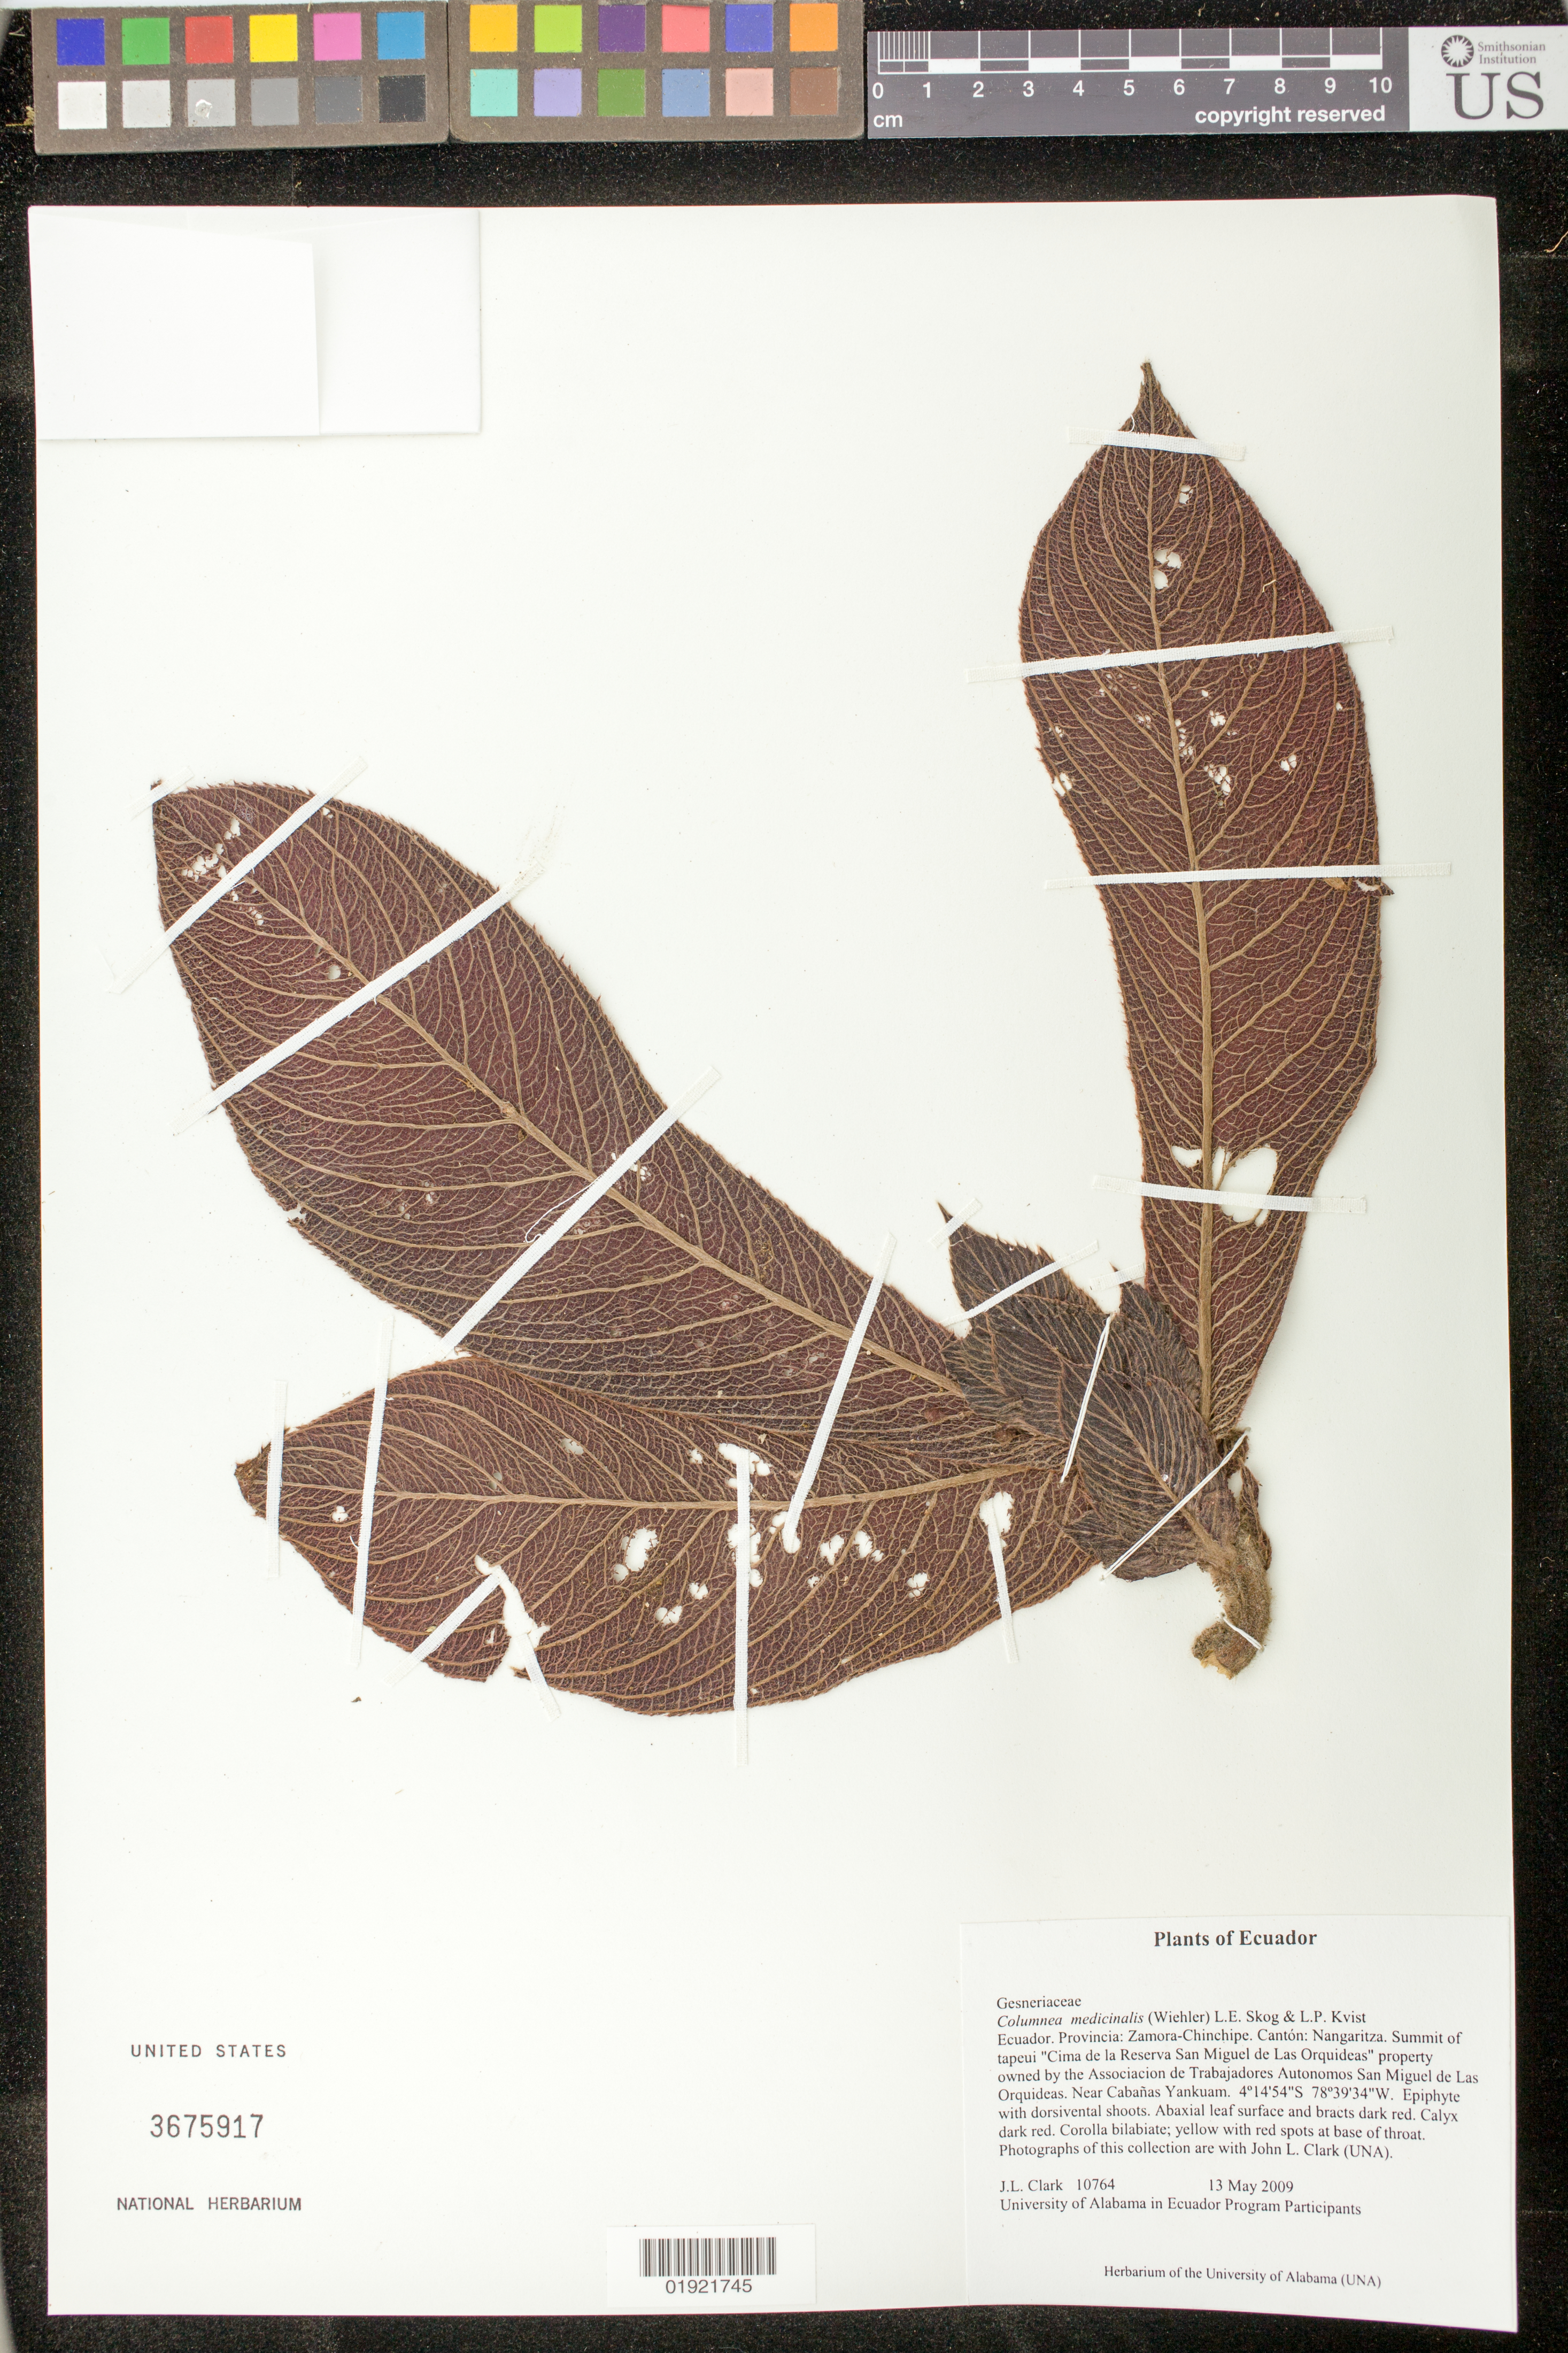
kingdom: Plantae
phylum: Tracheophyta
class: Magnoliopsida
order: Lamiales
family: Gesneriaceae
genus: Columnea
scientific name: Columnea medicinalis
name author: (Wiehler) L.E. Skog & L.P. Kvist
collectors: J. L. Clark & University of Alabama in Ecuador Program participants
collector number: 10764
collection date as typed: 13 May 2009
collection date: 2009-05-13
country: Ecuador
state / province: Zamora-Chinchipe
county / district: Nangaritza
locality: Summit of tapeui "Cima de la Reserva San Miguel de Las Oquideas" property owned by the Associacion de Trabajadores Autonomos San Miguel de Las Orquideas. Near Cabanas Yankuam.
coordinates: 4 14 54 S, 78 39 34 W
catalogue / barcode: US 3675917